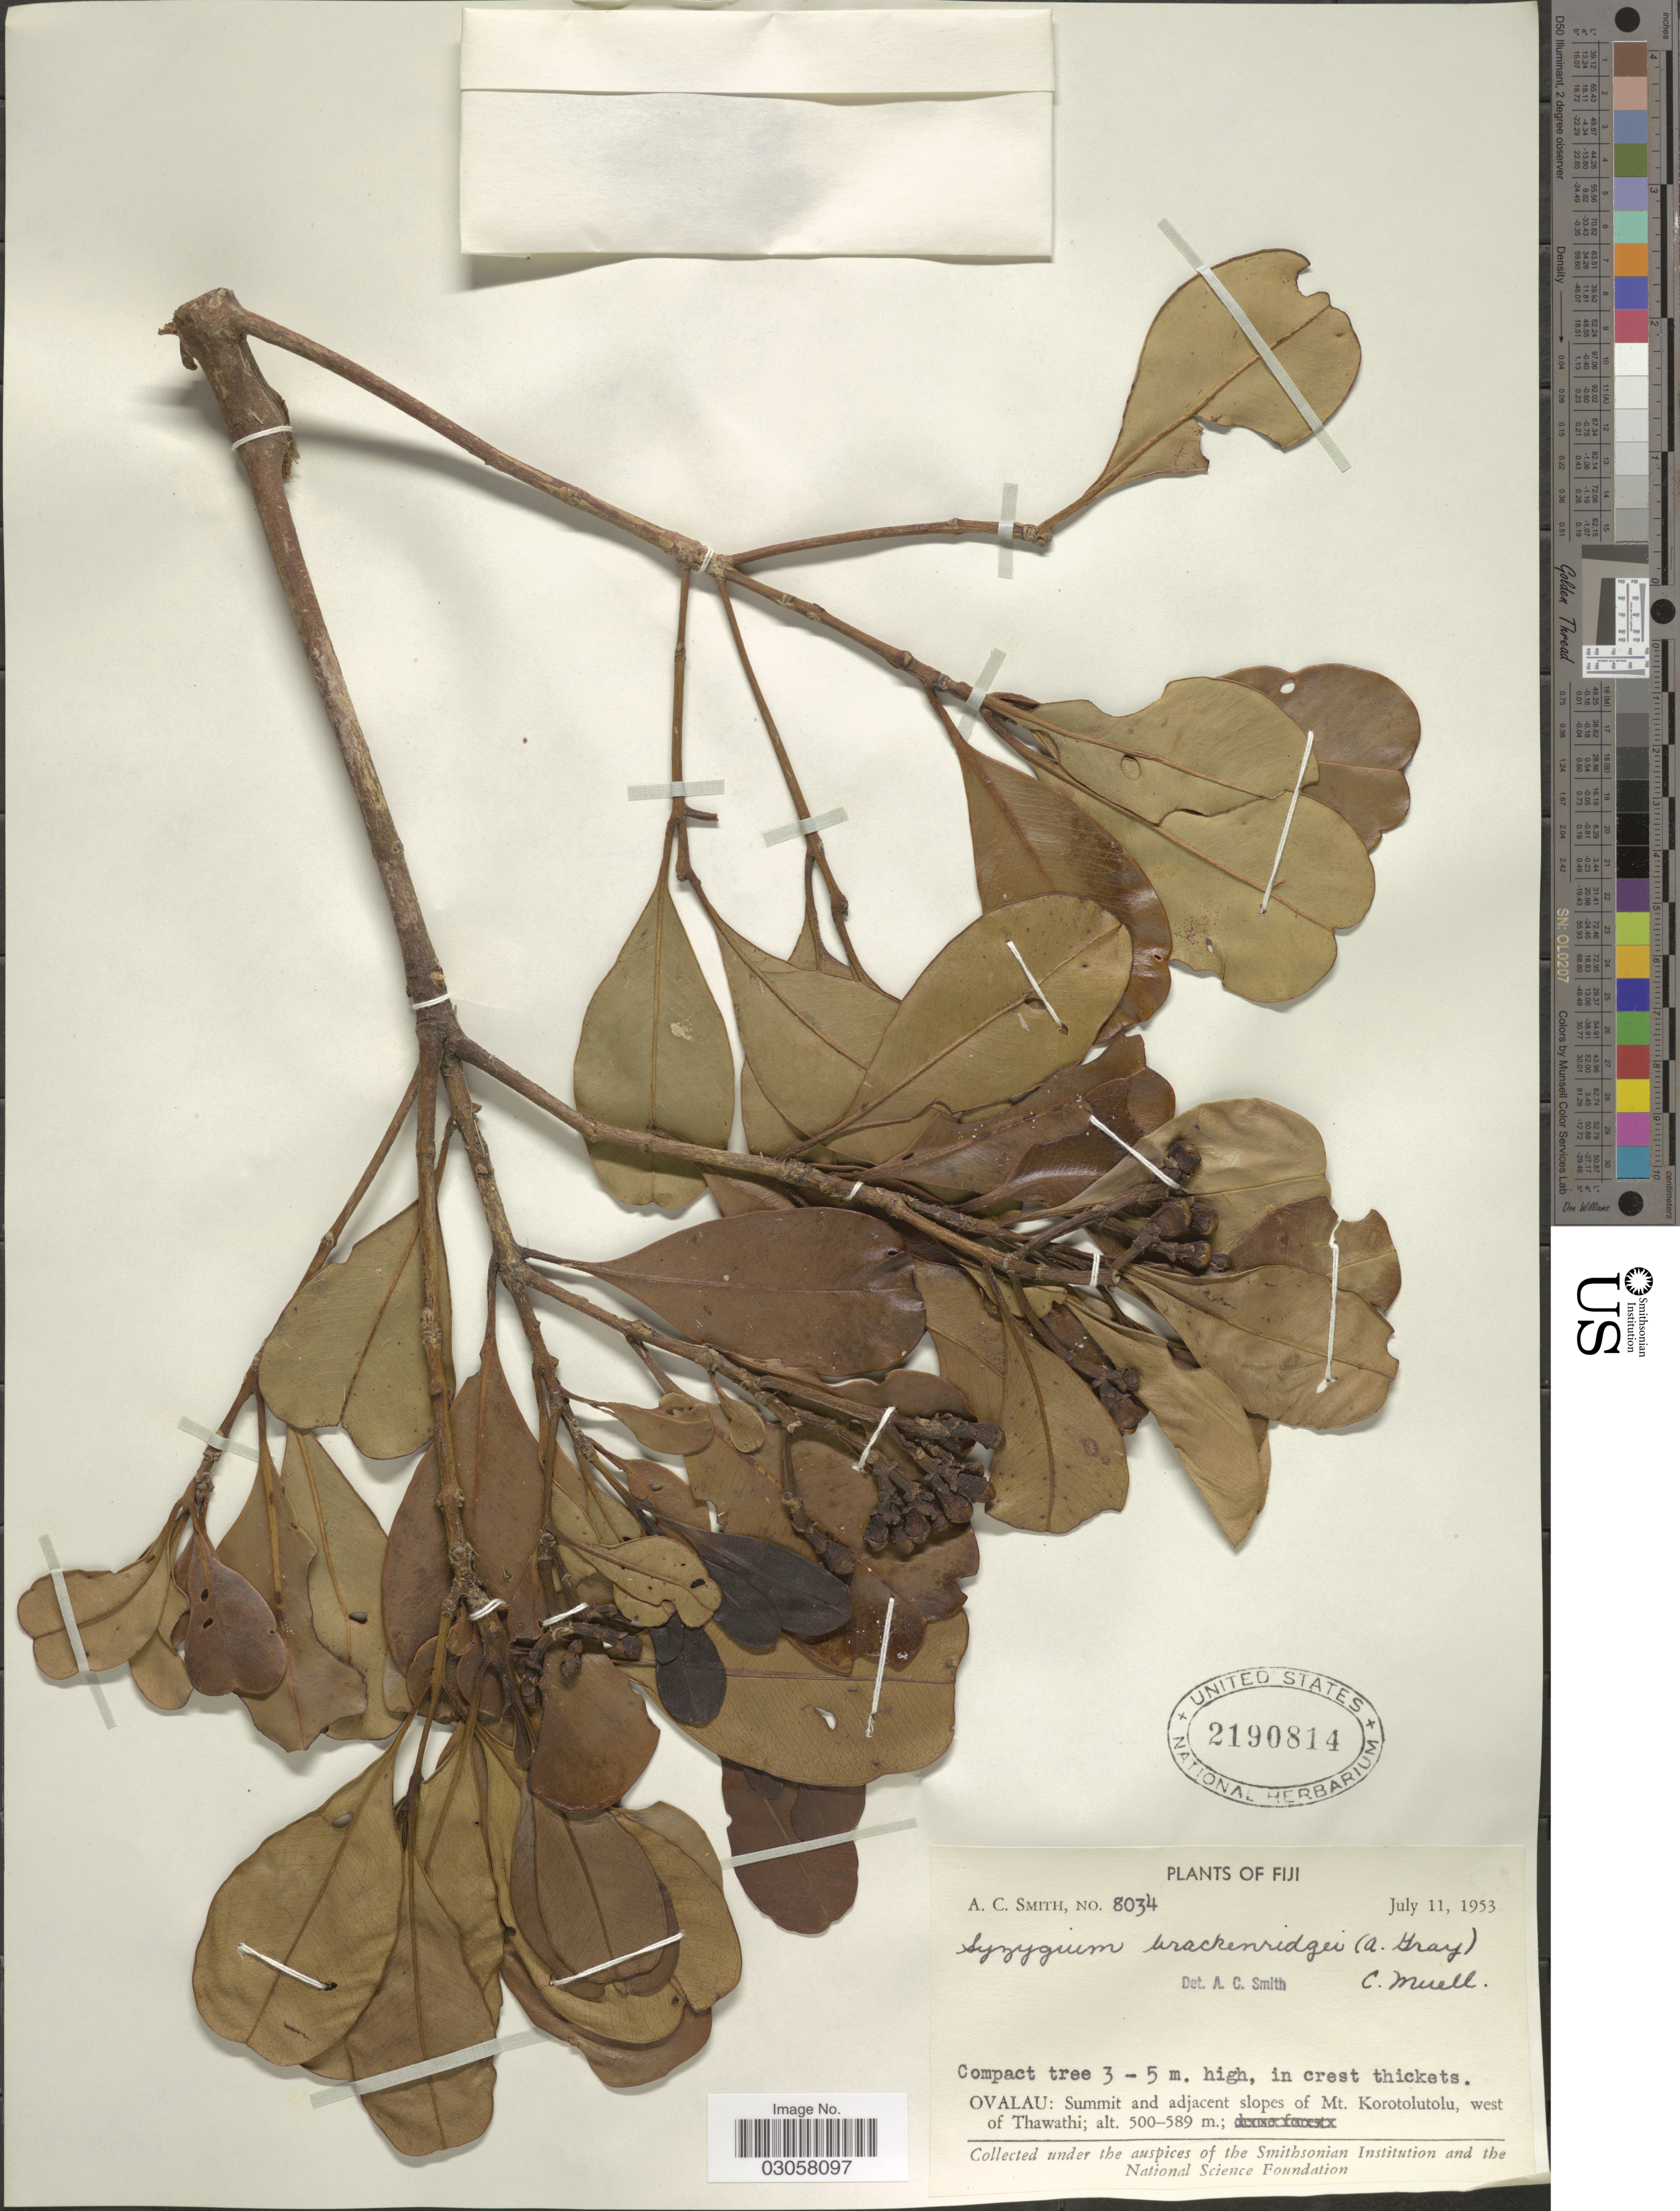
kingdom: Plantae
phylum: Tracheophyta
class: Magnoliopsida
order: Myrtales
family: Myrtaceae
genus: Syzygium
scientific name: Syzygium brackenridgei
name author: (A. Gray) Müll. Stuttg.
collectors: A. C. Smith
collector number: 8034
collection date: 1953-07-11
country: Fiji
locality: Ovalau: Summit and adjacent slopes of Mt. Korotolutolu, west of Thawathi.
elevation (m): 500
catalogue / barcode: US 2190814